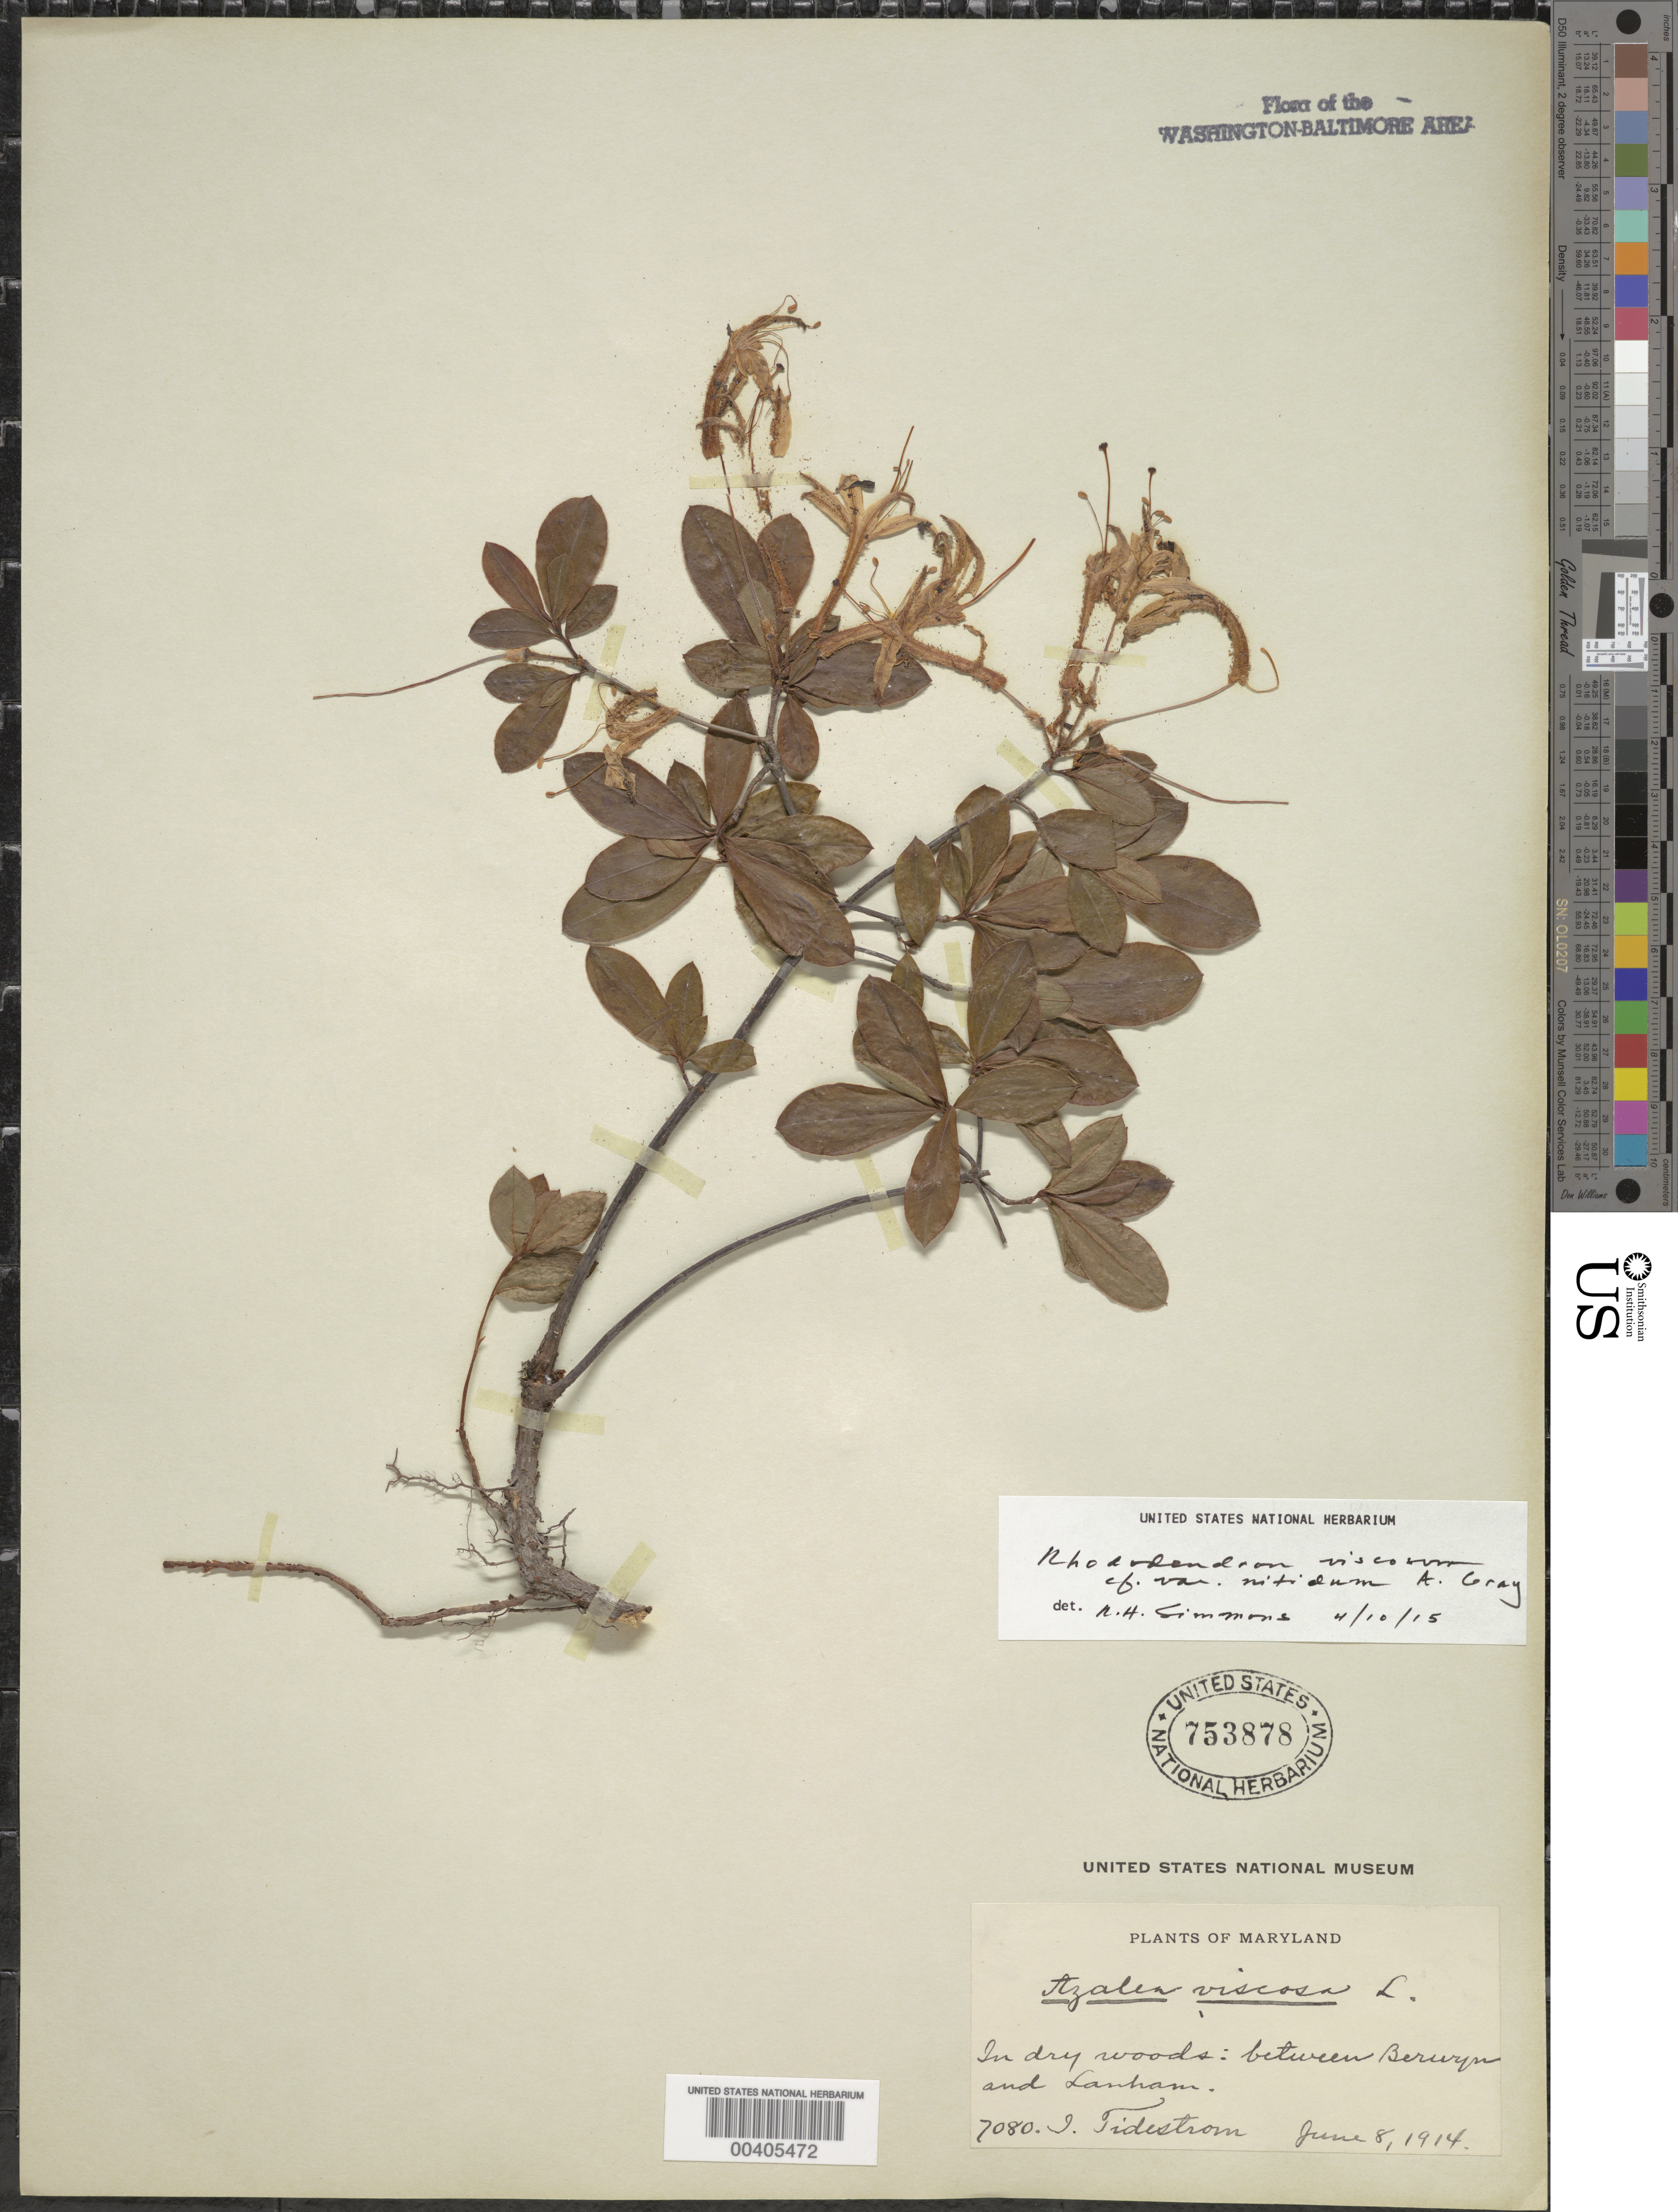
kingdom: Plantae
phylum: Tracheophyta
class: Magnoliopsida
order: Ericales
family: Ericaceae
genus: Rhododendron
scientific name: Rhododendron viscosum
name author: (L.) Torr.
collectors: I. F. Tidestrom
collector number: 7080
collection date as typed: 08 Jun 1914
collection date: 1914-06-08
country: United States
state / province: Maryland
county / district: Prince George's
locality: between Berwyn and Lanham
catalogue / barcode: US 753878